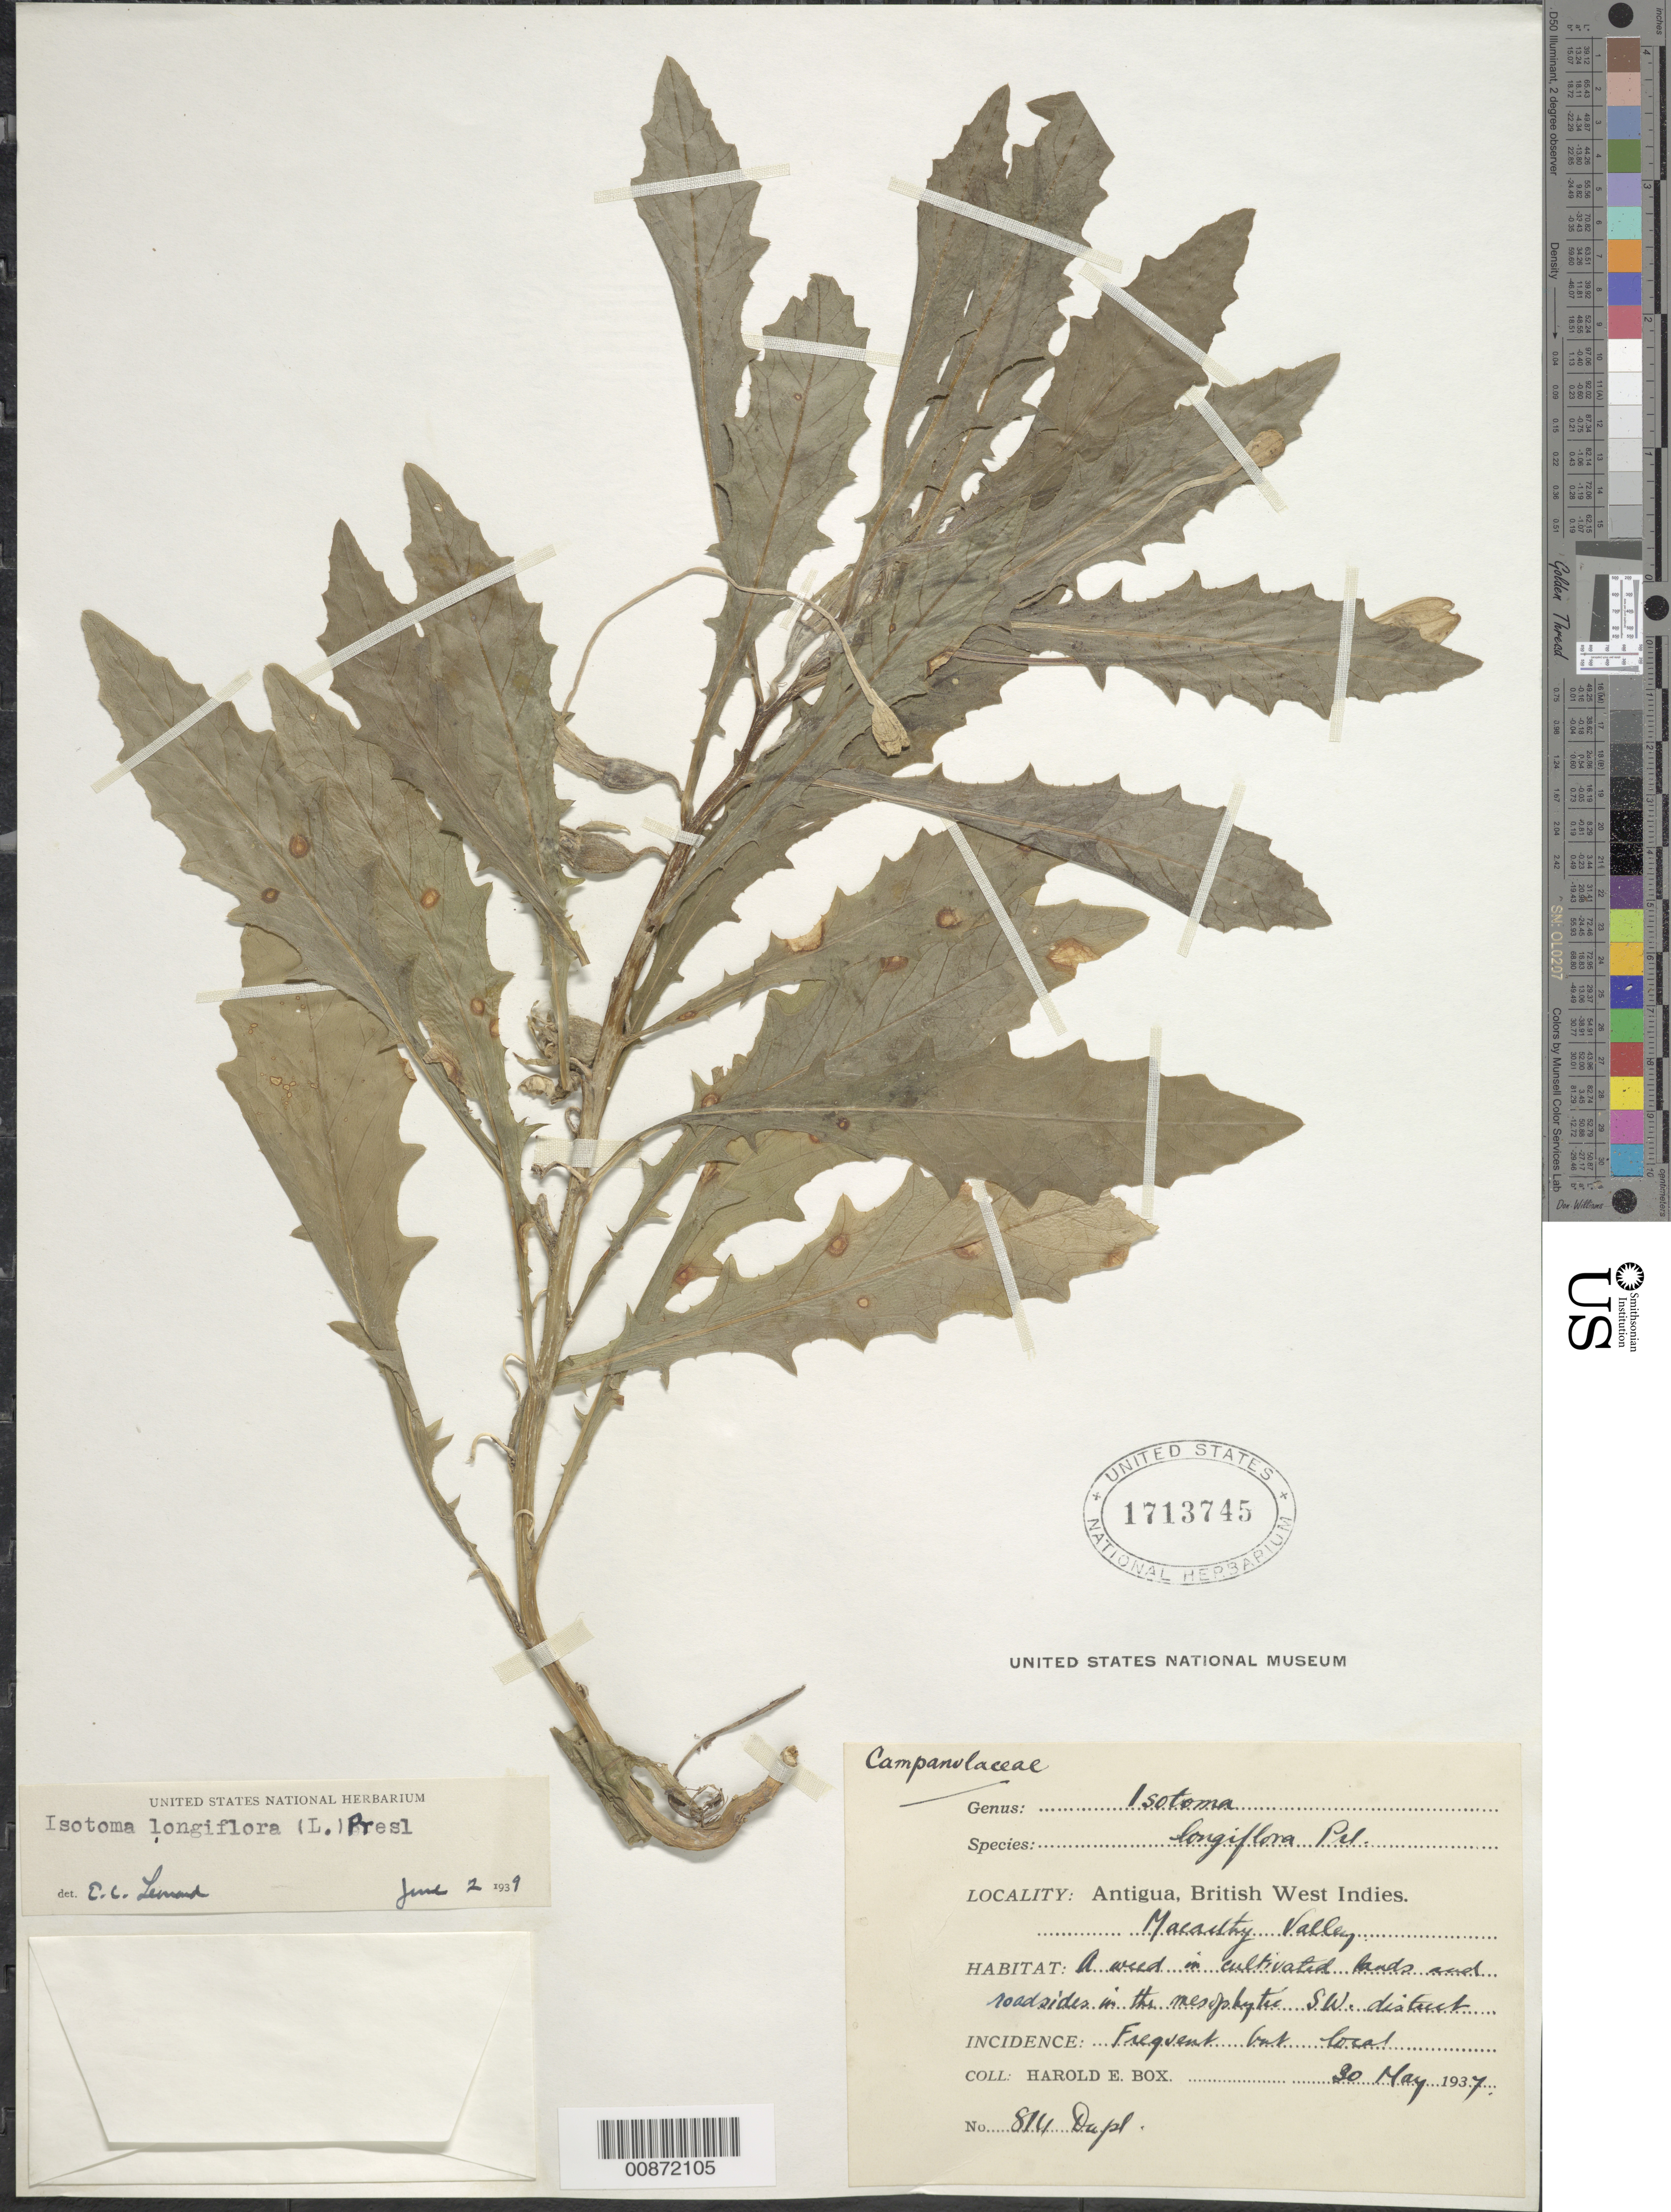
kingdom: Plantae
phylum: Tracheophyta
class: Magnoliopsida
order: Asterales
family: Campanulaceae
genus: Hippobroma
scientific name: Hippobroma longiflora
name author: (L.) G. Don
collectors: H. E. Box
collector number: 814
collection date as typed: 30 May 1934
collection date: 1934-05-30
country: Antigua and Barbuda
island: Leeward Is.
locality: Macarthy Valley, SW district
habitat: Cultivated lands and roadsides, in mesophytic district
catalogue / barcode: US 1713745